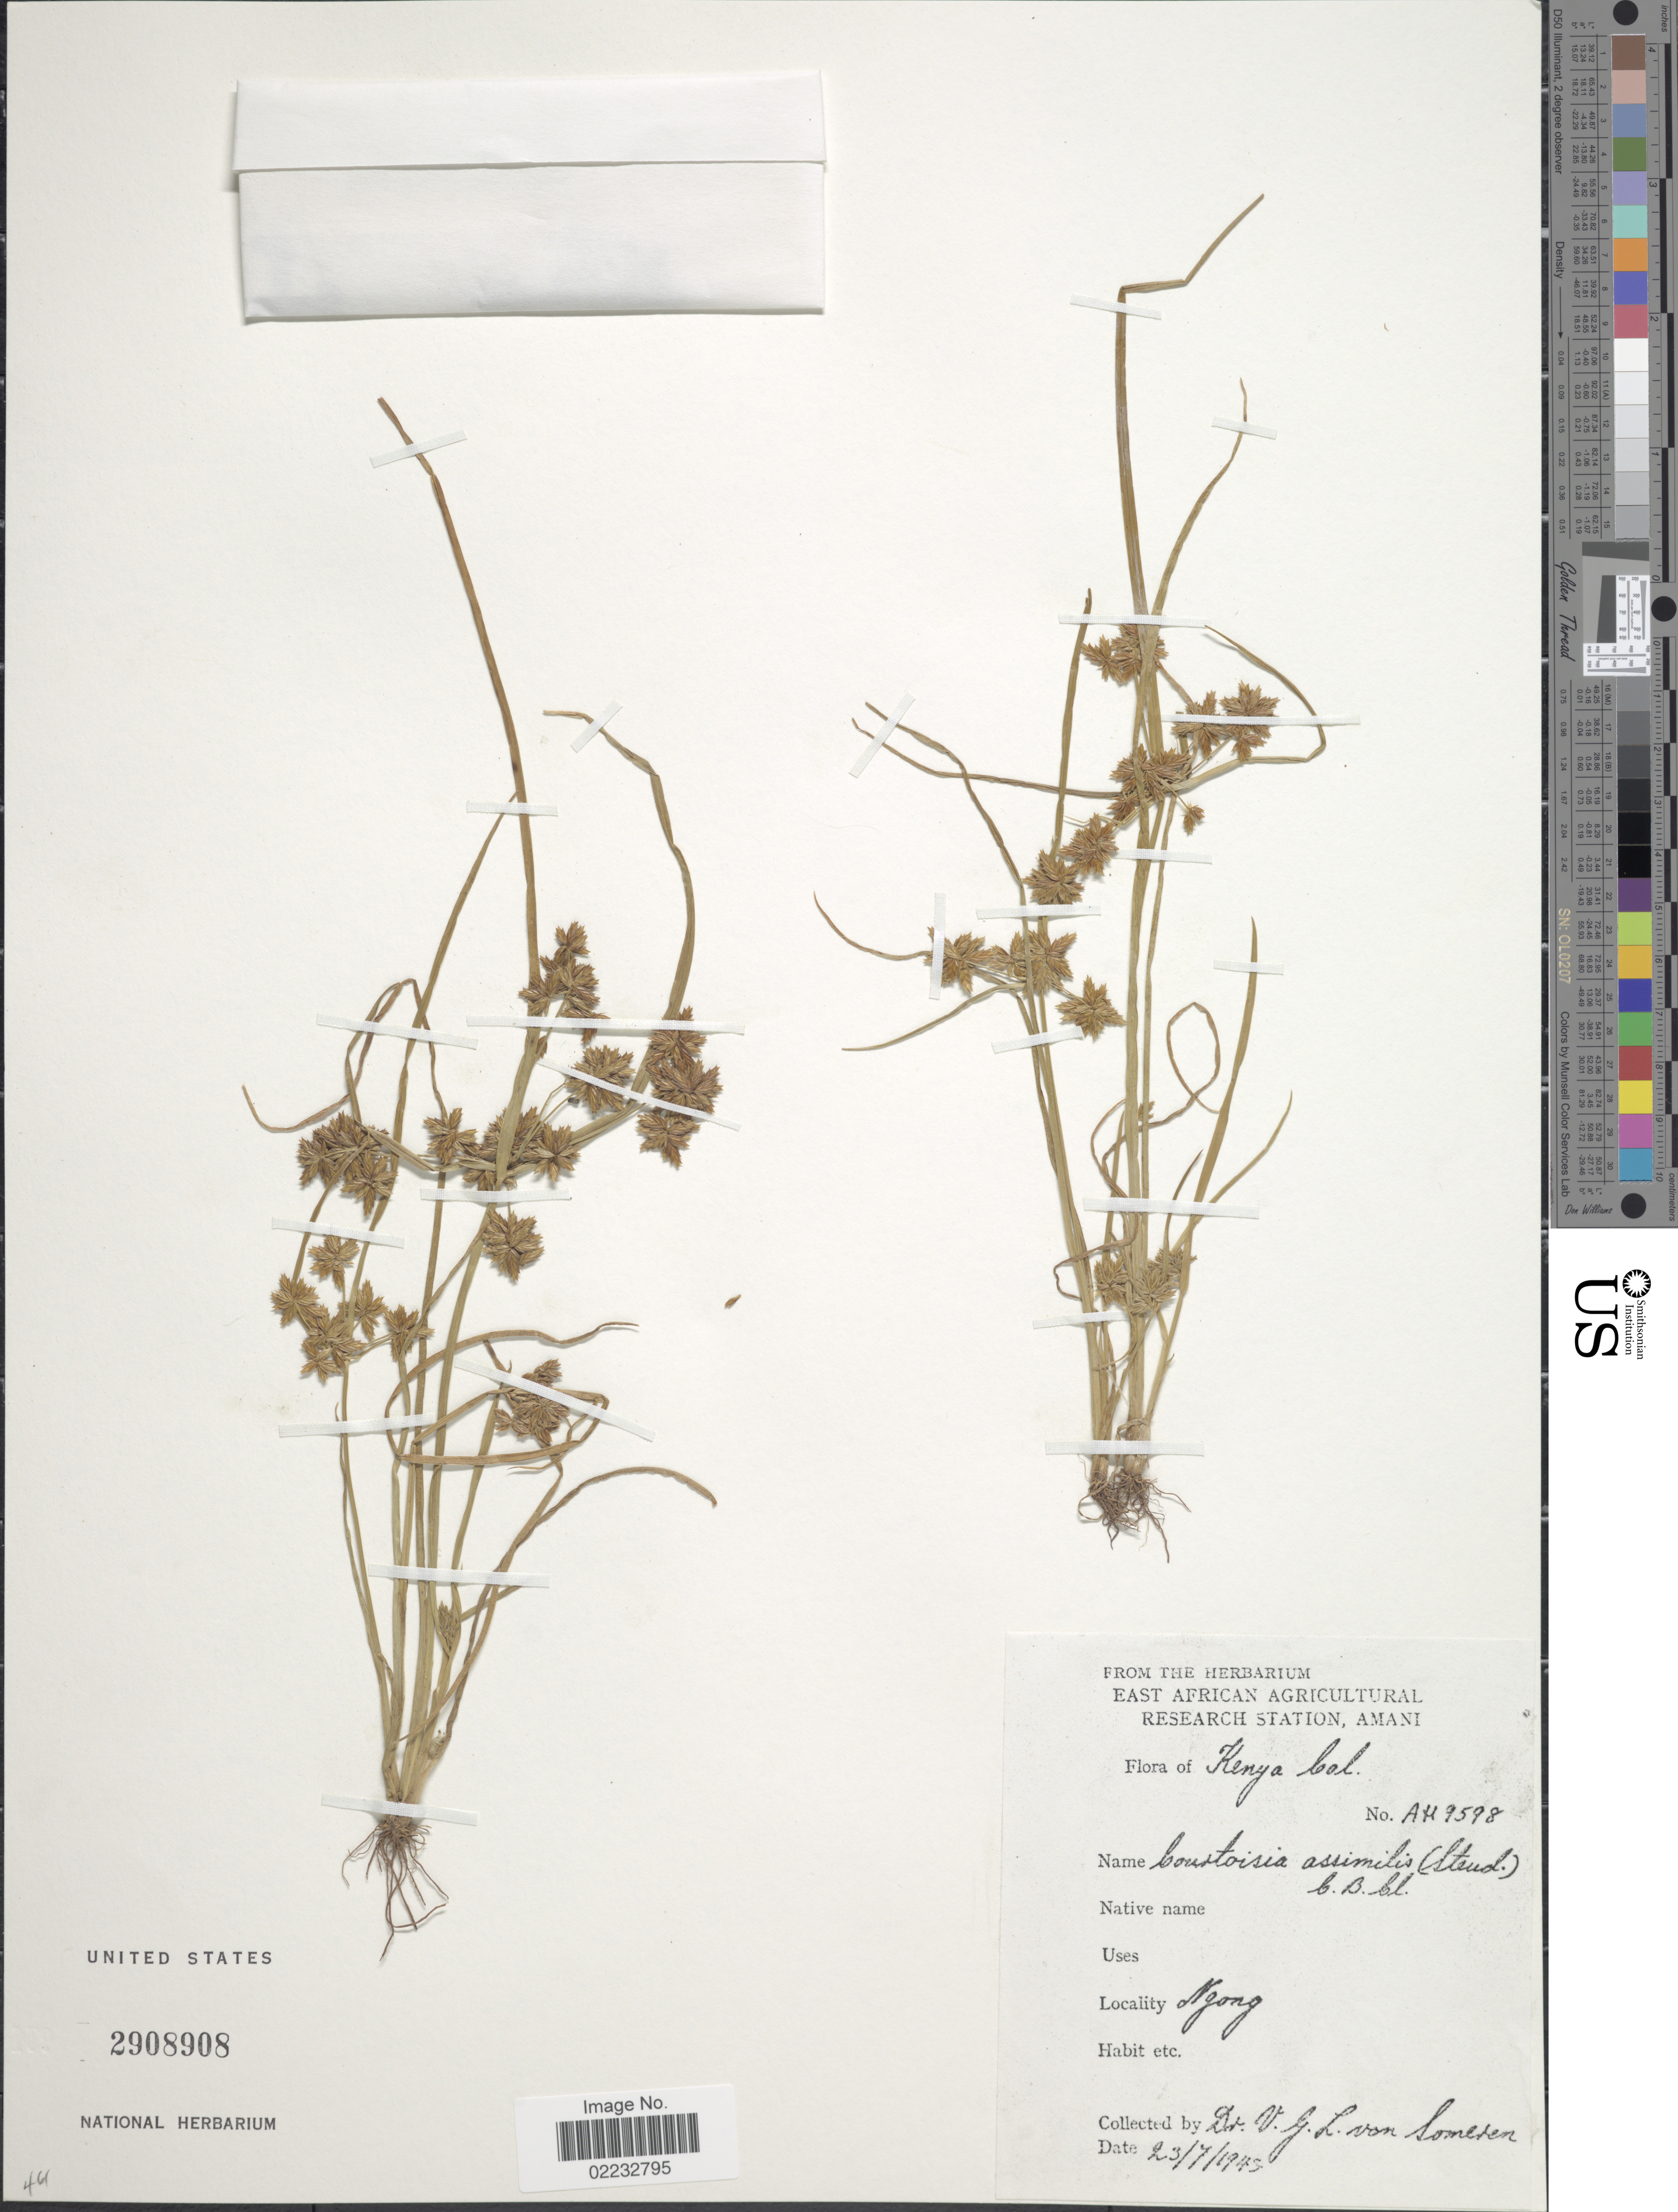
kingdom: Plantae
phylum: Tracheophyta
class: Liliopsida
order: Poales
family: Cyperaceae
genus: Cyperus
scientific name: Cyperus assimilis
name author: Steud.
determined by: Strong, M. T., (US), Smithsonian Institution - National Museum of Natural History (UNITED STATES)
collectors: V. Someren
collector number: AH 9598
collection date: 1945-07-23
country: Kenya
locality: Kenya Col., Ngong.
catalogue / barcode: US 2908908